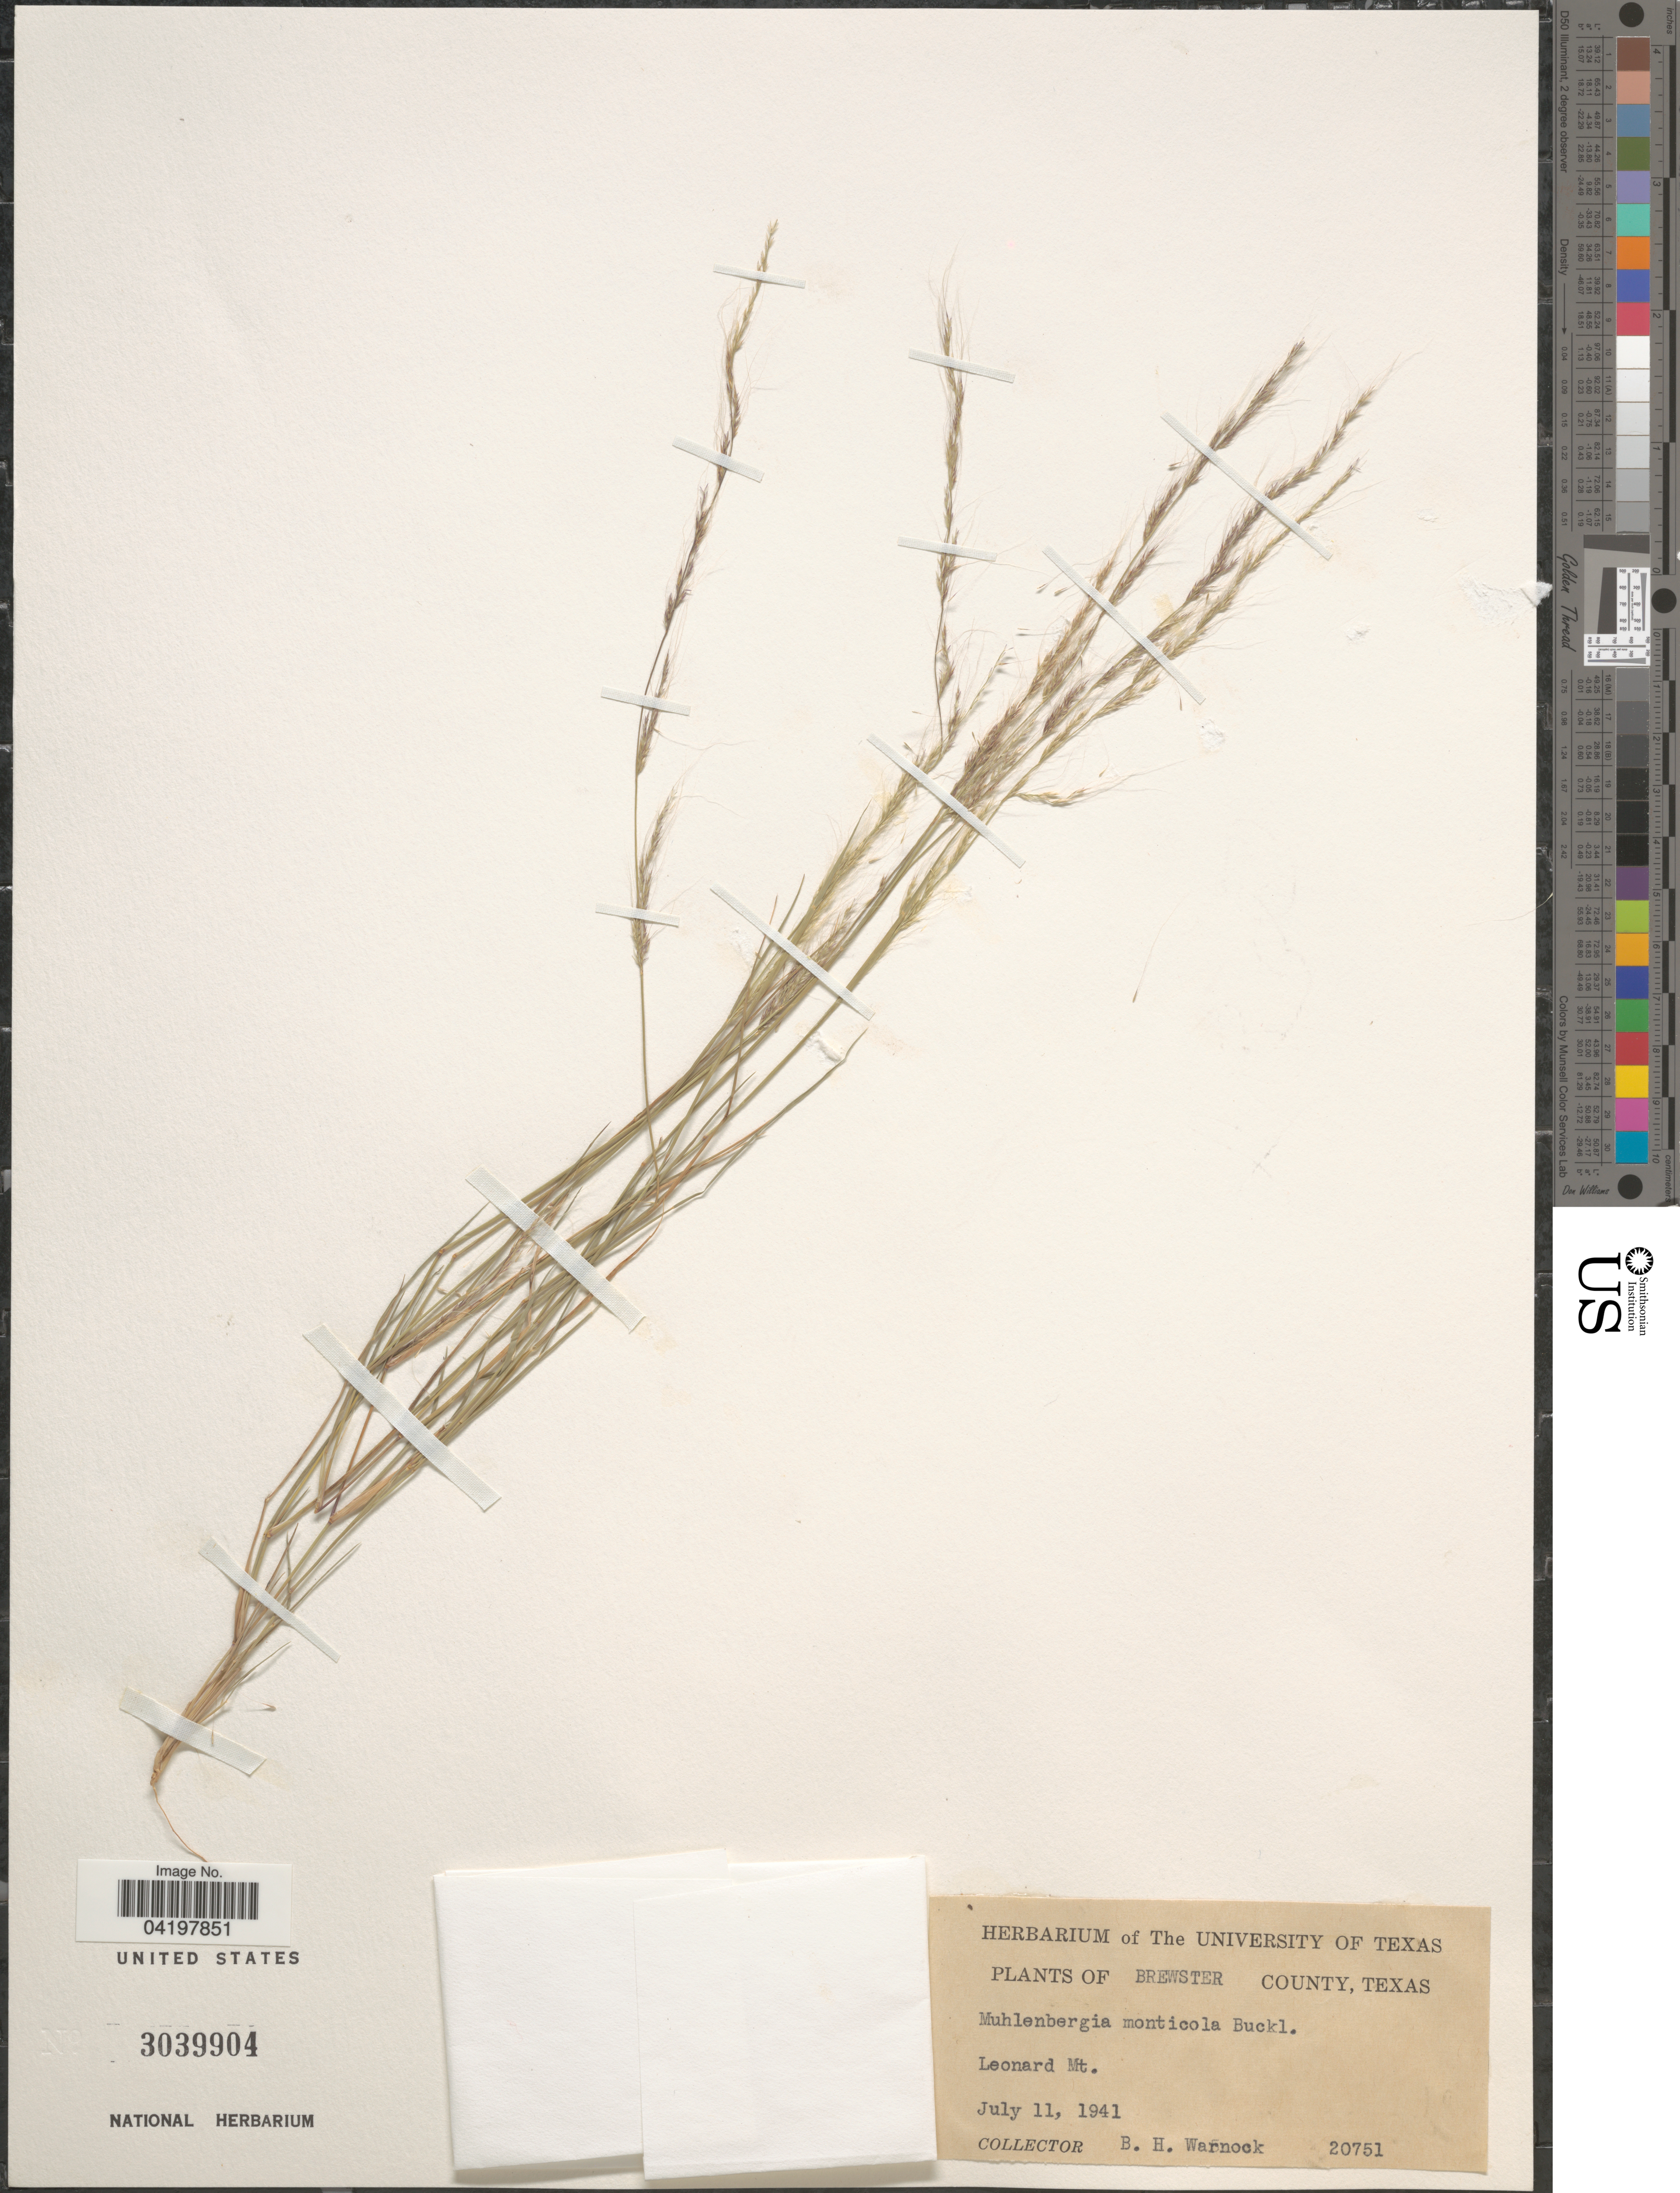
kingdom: Plantae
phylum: Tracheophyta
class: Liliopsida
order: Poales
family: Poaceae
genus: Muhlenbergia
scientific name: Muhlenbergia tenuifolia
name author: (Kunth) Kunth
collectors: B. H. Warnock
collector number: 20751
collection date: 1941-07-11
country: United States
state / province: Texas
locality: Brewster County. Leonard Mt.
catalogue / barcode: US 3039904